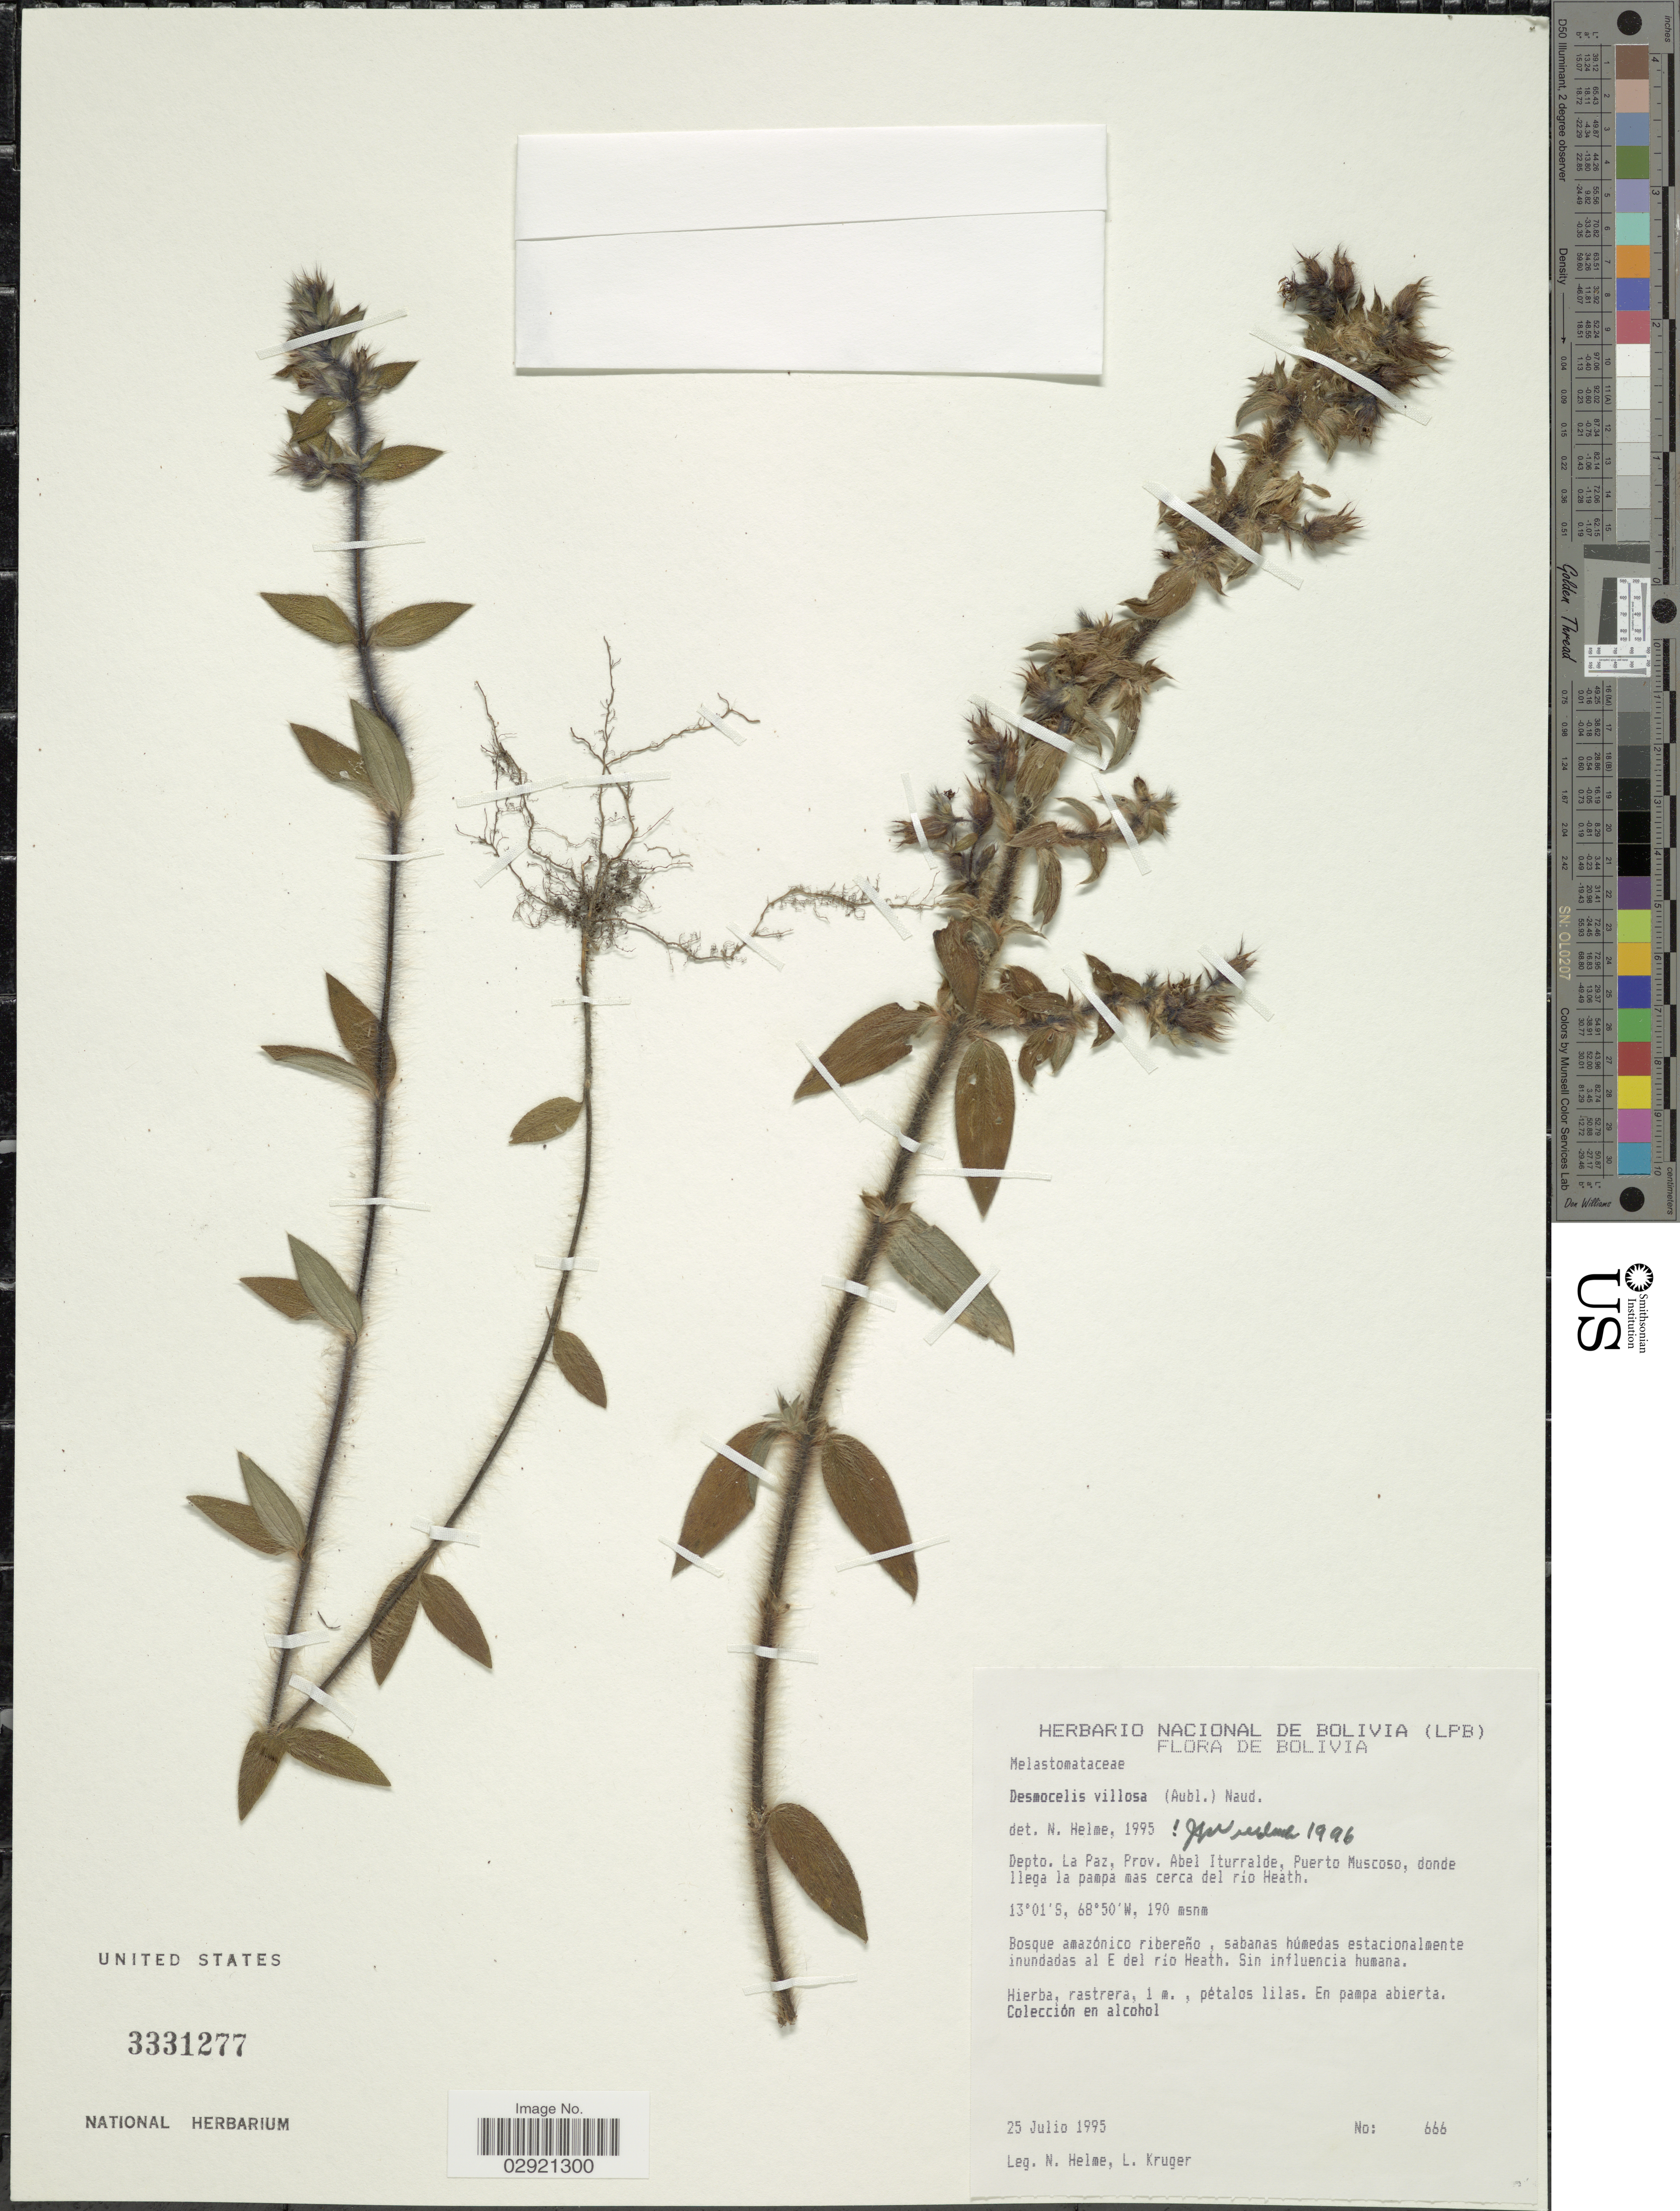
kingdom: Plantae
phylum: Tracheophyta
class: Magnoliopsida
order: Myrtales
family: Melastomataceae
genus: Desmoscelis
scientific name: Desmoscelis villosa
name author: (Aubl.) Naudin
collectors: N. Helme & L. Kruger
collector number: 666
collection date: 1995-07-25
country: Bolivia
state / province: La Paz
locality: Depto. La Paz, Prov. Abel Iturralde, Puerto Muscoso, donde llega la pampa mas cerca del río Heath. Al E del río Heath.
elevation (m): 190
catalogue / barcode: US 3331277